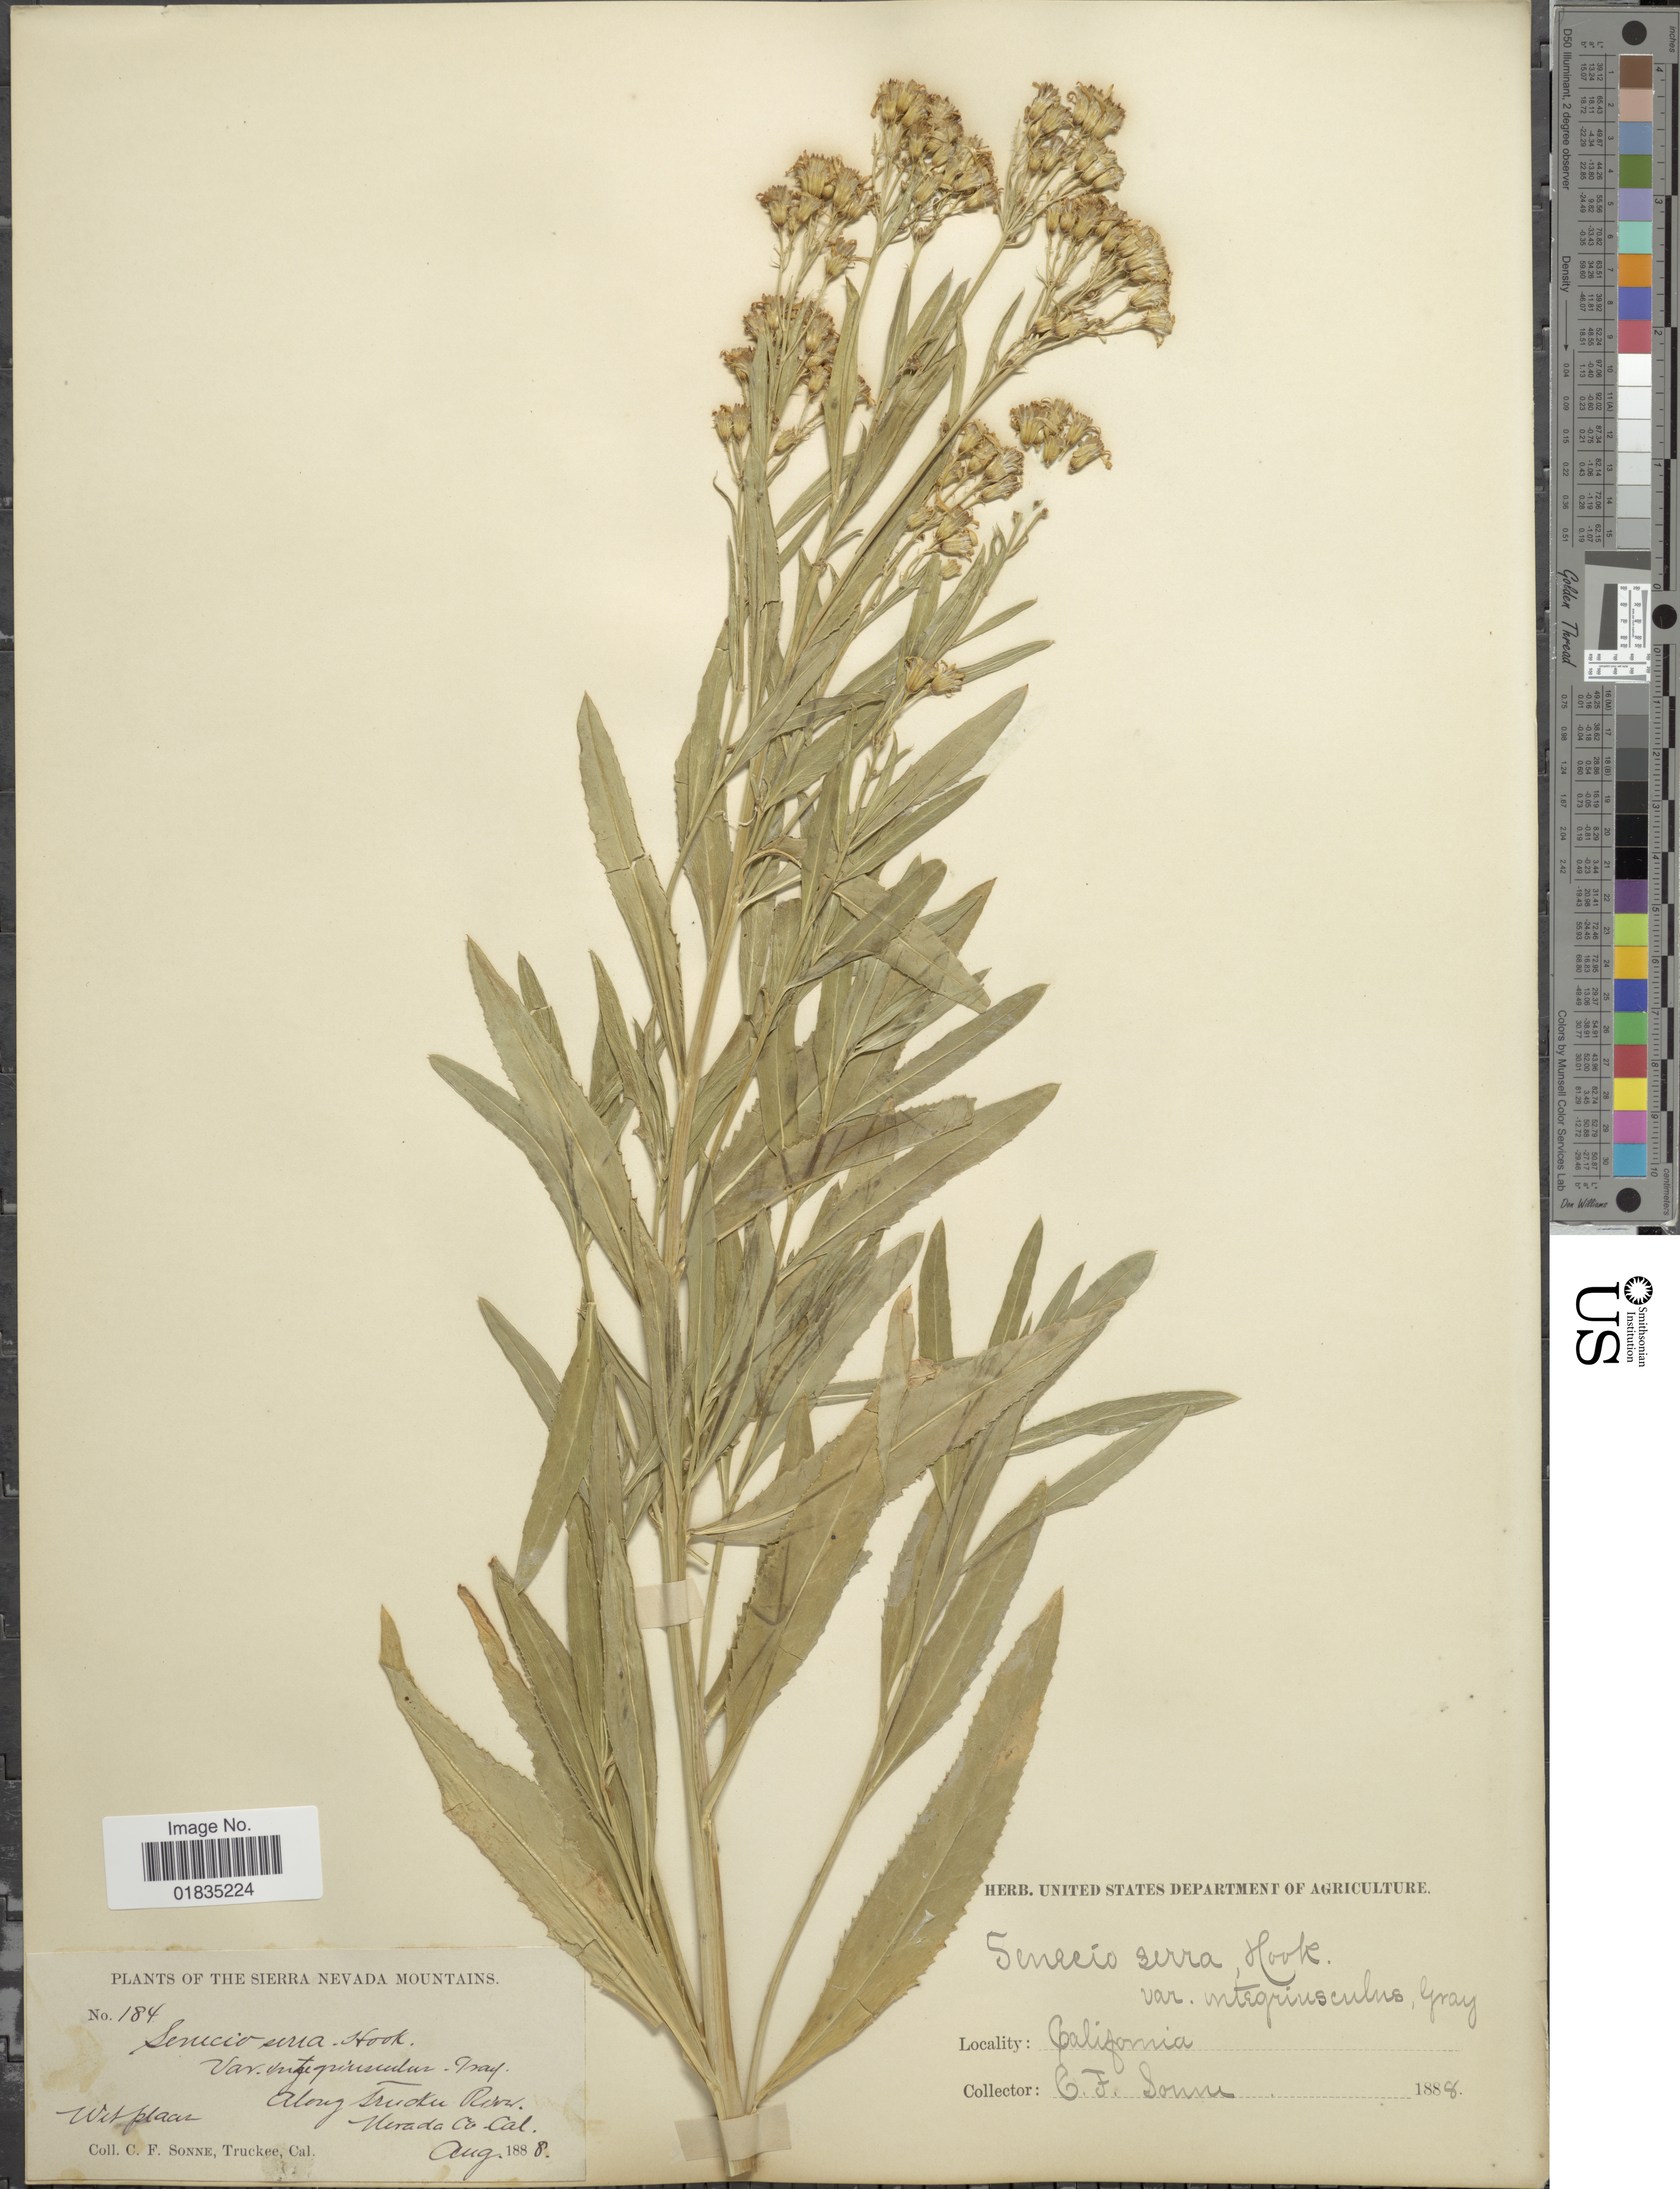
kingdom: Plantae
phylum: Tracheophyta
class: Magnoliopsida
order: Asterales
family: Asteraceae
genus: Senecio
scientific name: Senecio serra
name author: Hook.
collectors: C. Sonne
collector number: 184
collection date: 1888-08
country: United States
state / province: California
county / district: Nevada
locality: Along Truckee River, Nevada Co., Sierra Nevada Mountains.